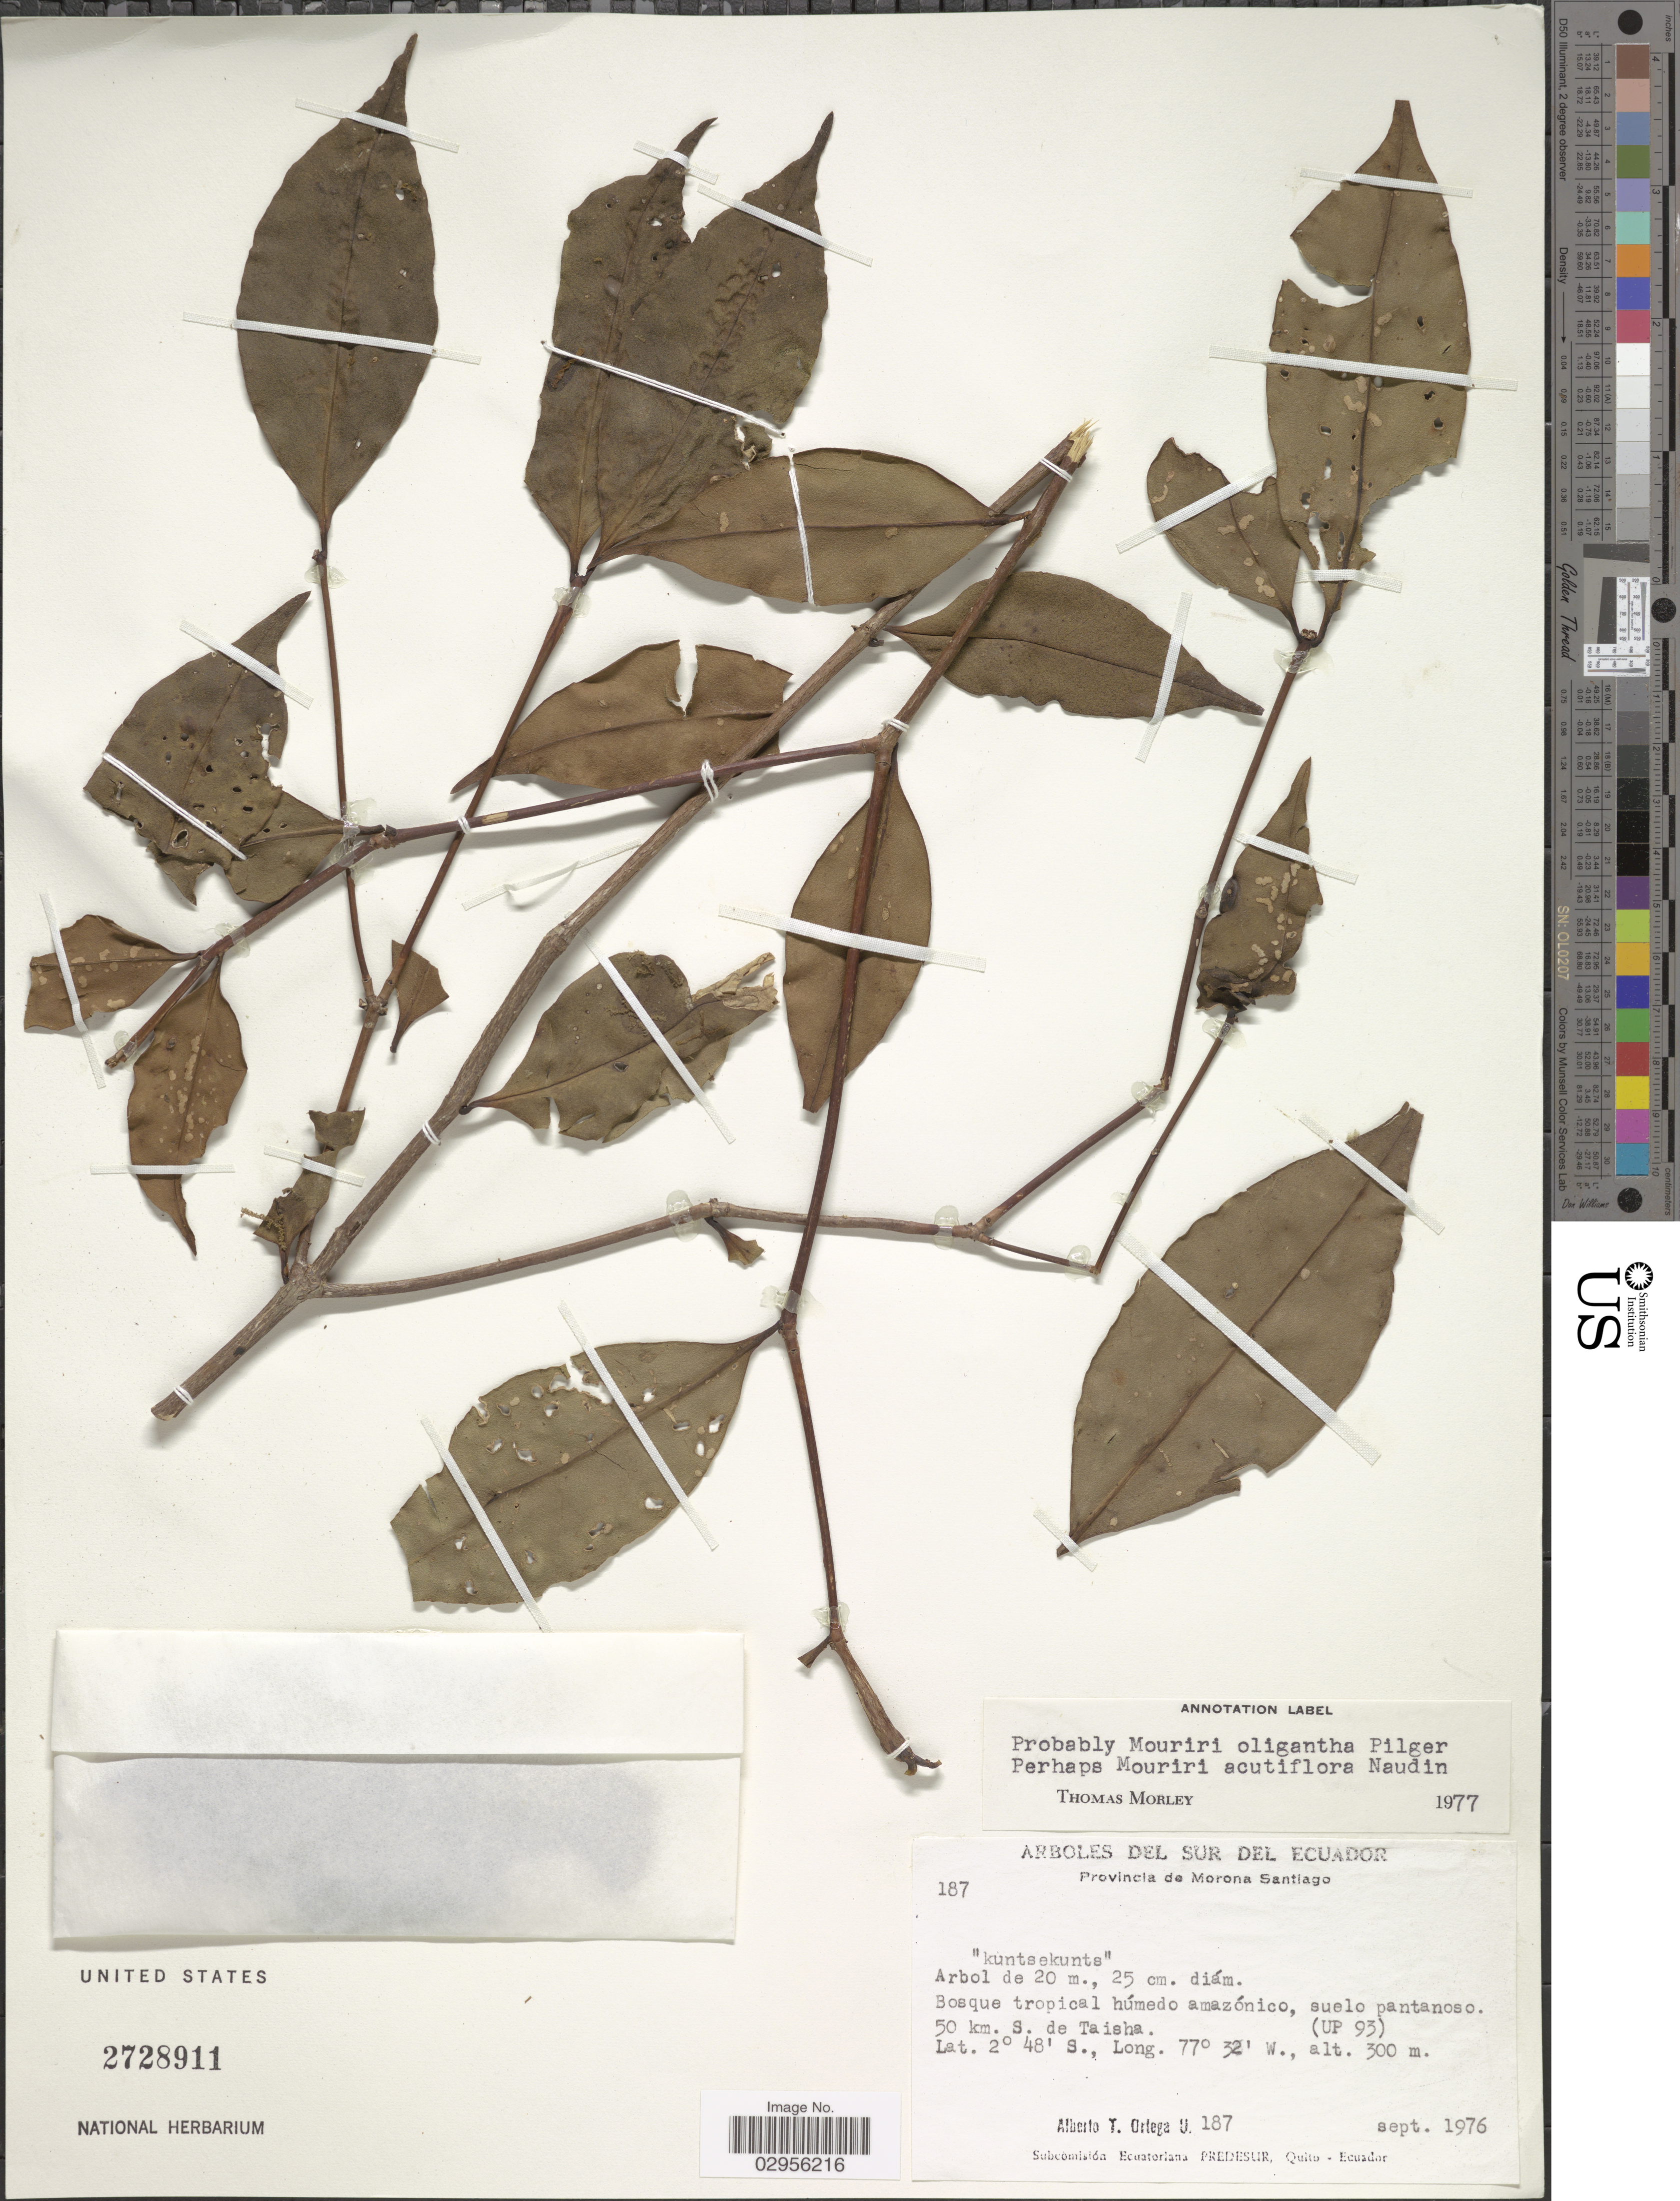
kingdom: Plantae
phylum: Tracheophyta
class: Magnoliopsida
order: Myrtales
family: Melastomataceae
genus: Mouriri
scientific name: Mouriri oligantha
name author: Pilg.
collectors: A. T. Ortega U.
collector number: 187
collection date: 1976-09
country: Ecuador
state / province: Morona-Santiago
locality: Sur del Ecuador. 50 km. S. de Taisha. (UP 93).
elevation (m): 300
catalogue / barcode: US 2728911